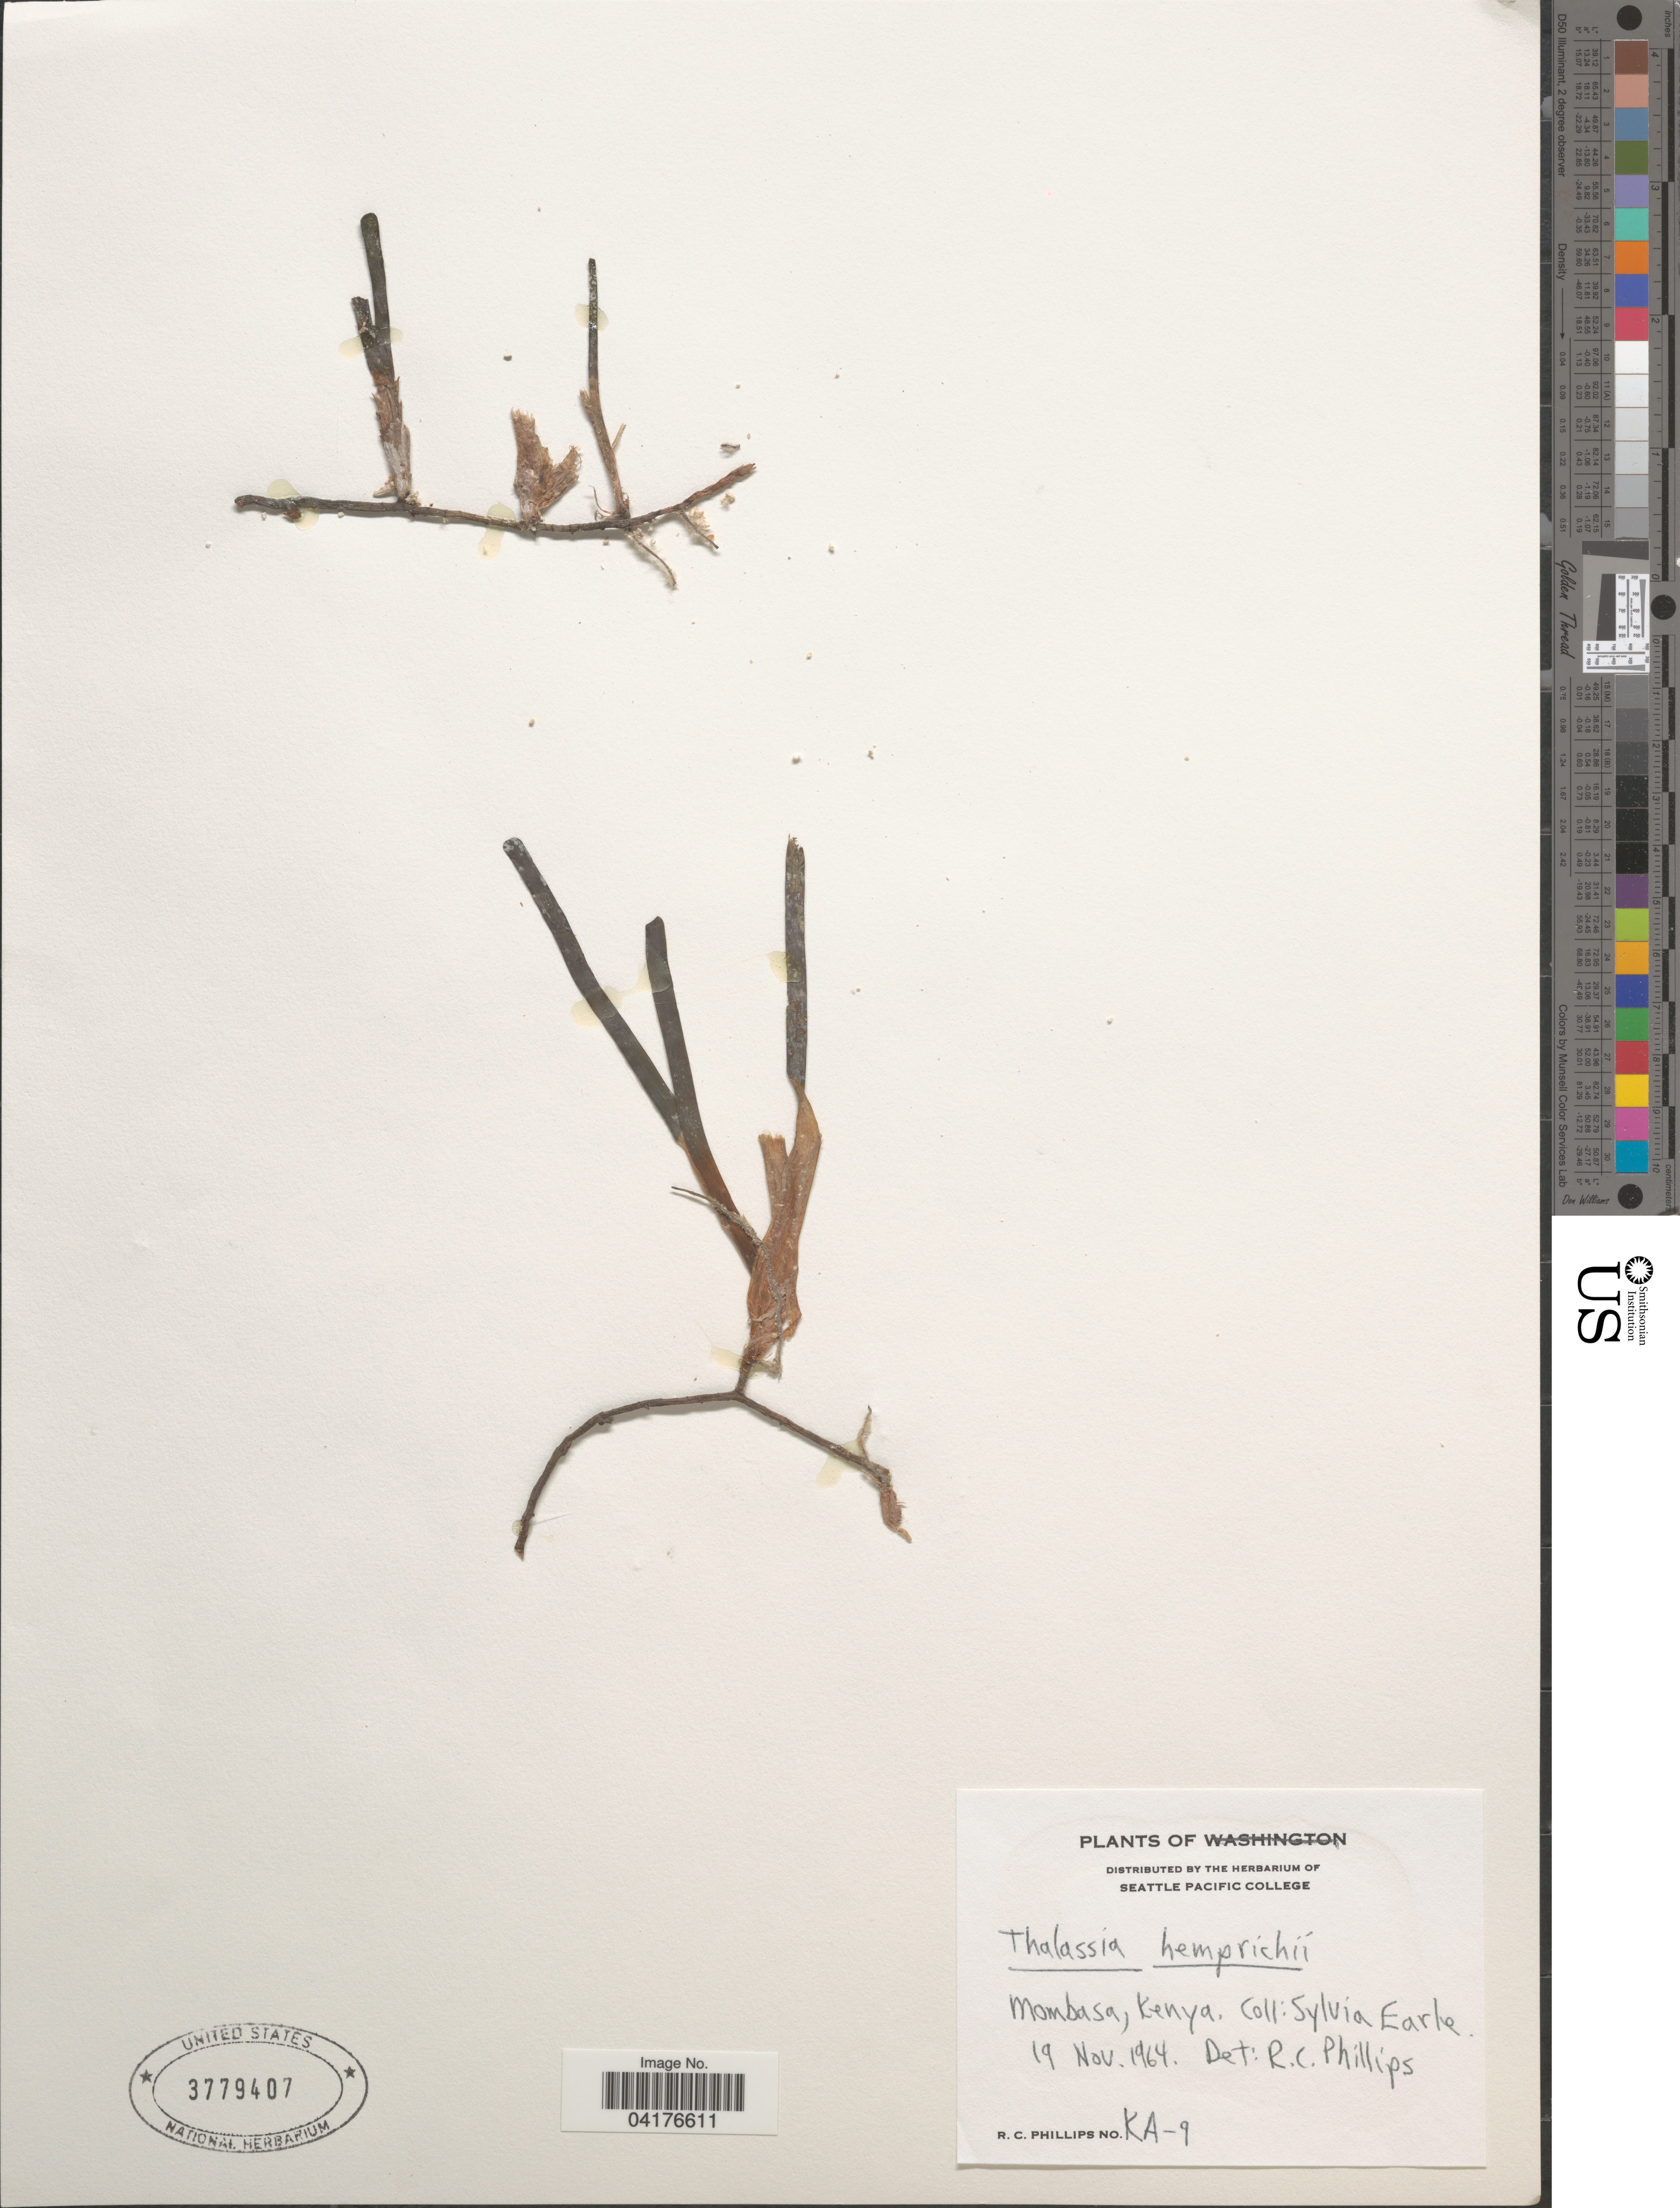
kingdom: Plantae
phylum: Tracheophyta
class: Liliopsida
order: Alismatales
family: Hydrocharitaceae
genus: Thalassia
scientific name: Thalassia hemprichii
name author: Asch.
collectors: S. A. Earle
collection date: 1964-11-19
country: Kenya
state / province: Mombasa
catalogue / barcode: US 3779407